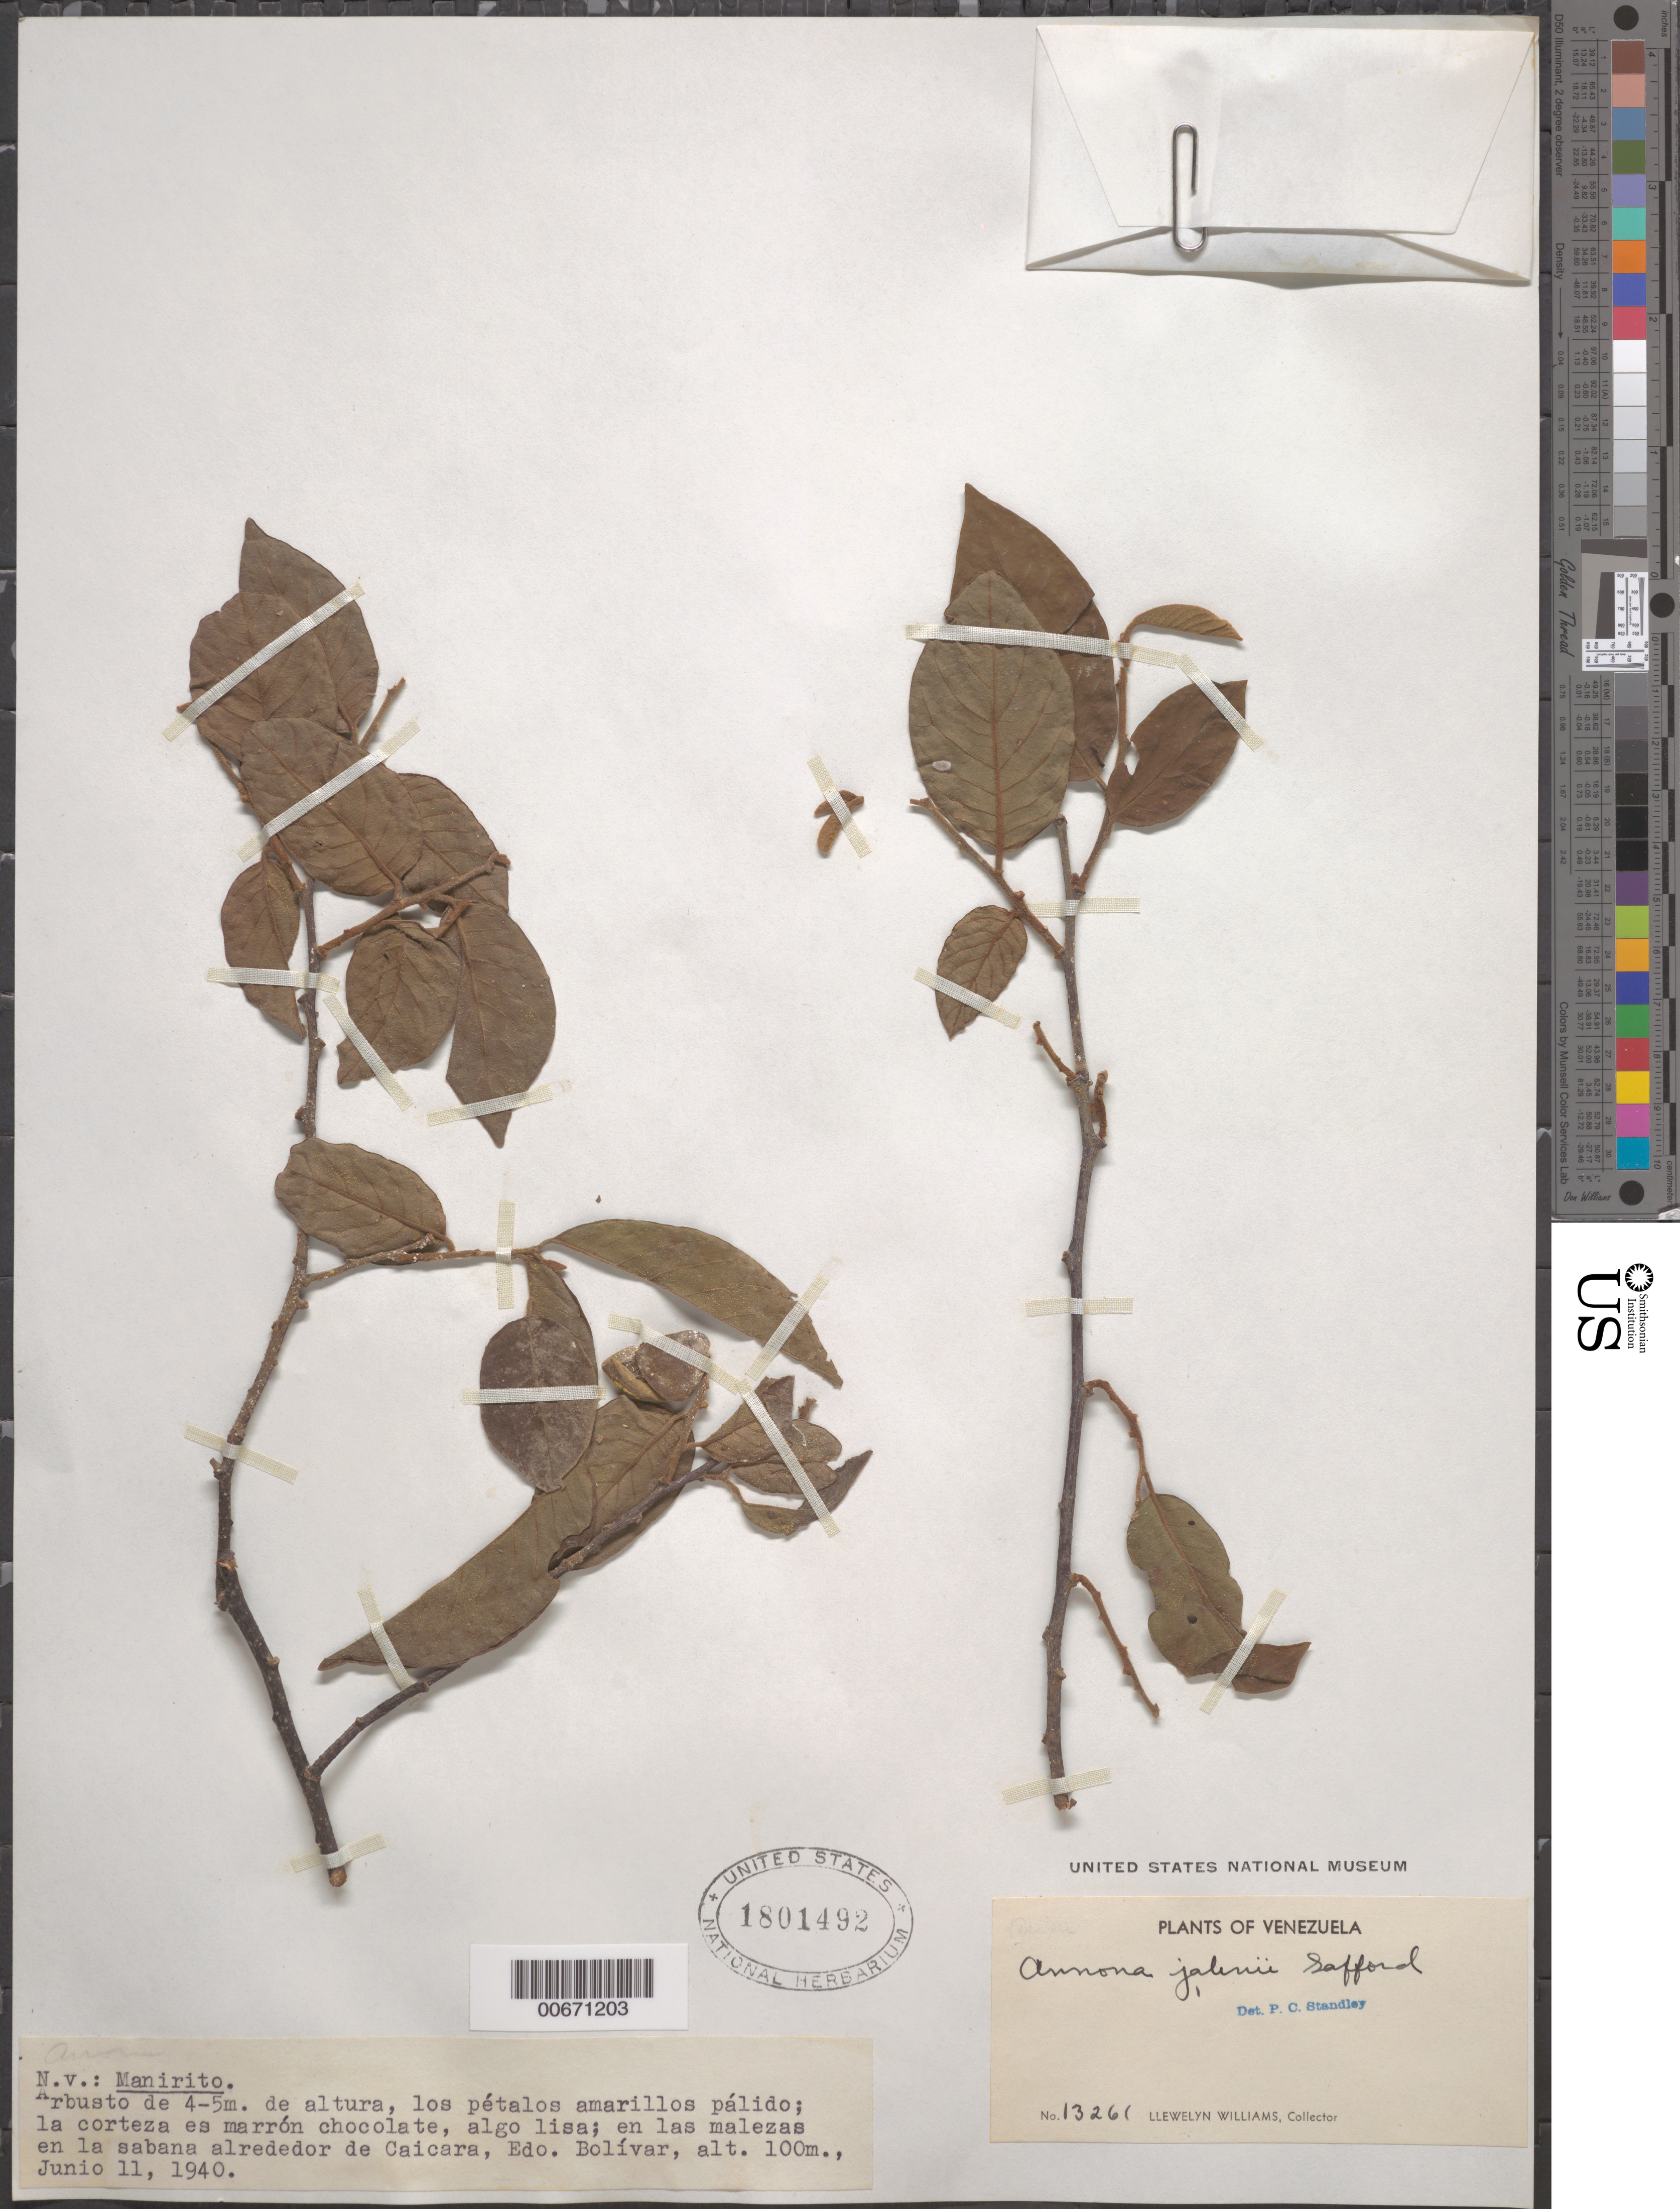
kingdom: Plantae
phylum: Tracheophyta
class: Magnoliopsida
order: Magnoliales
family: Annonaceae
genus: Annona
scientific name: Annona jahnii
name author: Saff.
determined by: Standley, Paul C.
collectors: Ll. Williams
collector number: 13261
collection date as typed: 11-Jun-40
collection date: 1940-06-11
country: Venezuela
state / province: Bolívar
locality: Caicara, Medio Orinoco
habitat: Malezas en la sabana alrededor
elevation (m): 100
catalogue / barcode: US 1801492